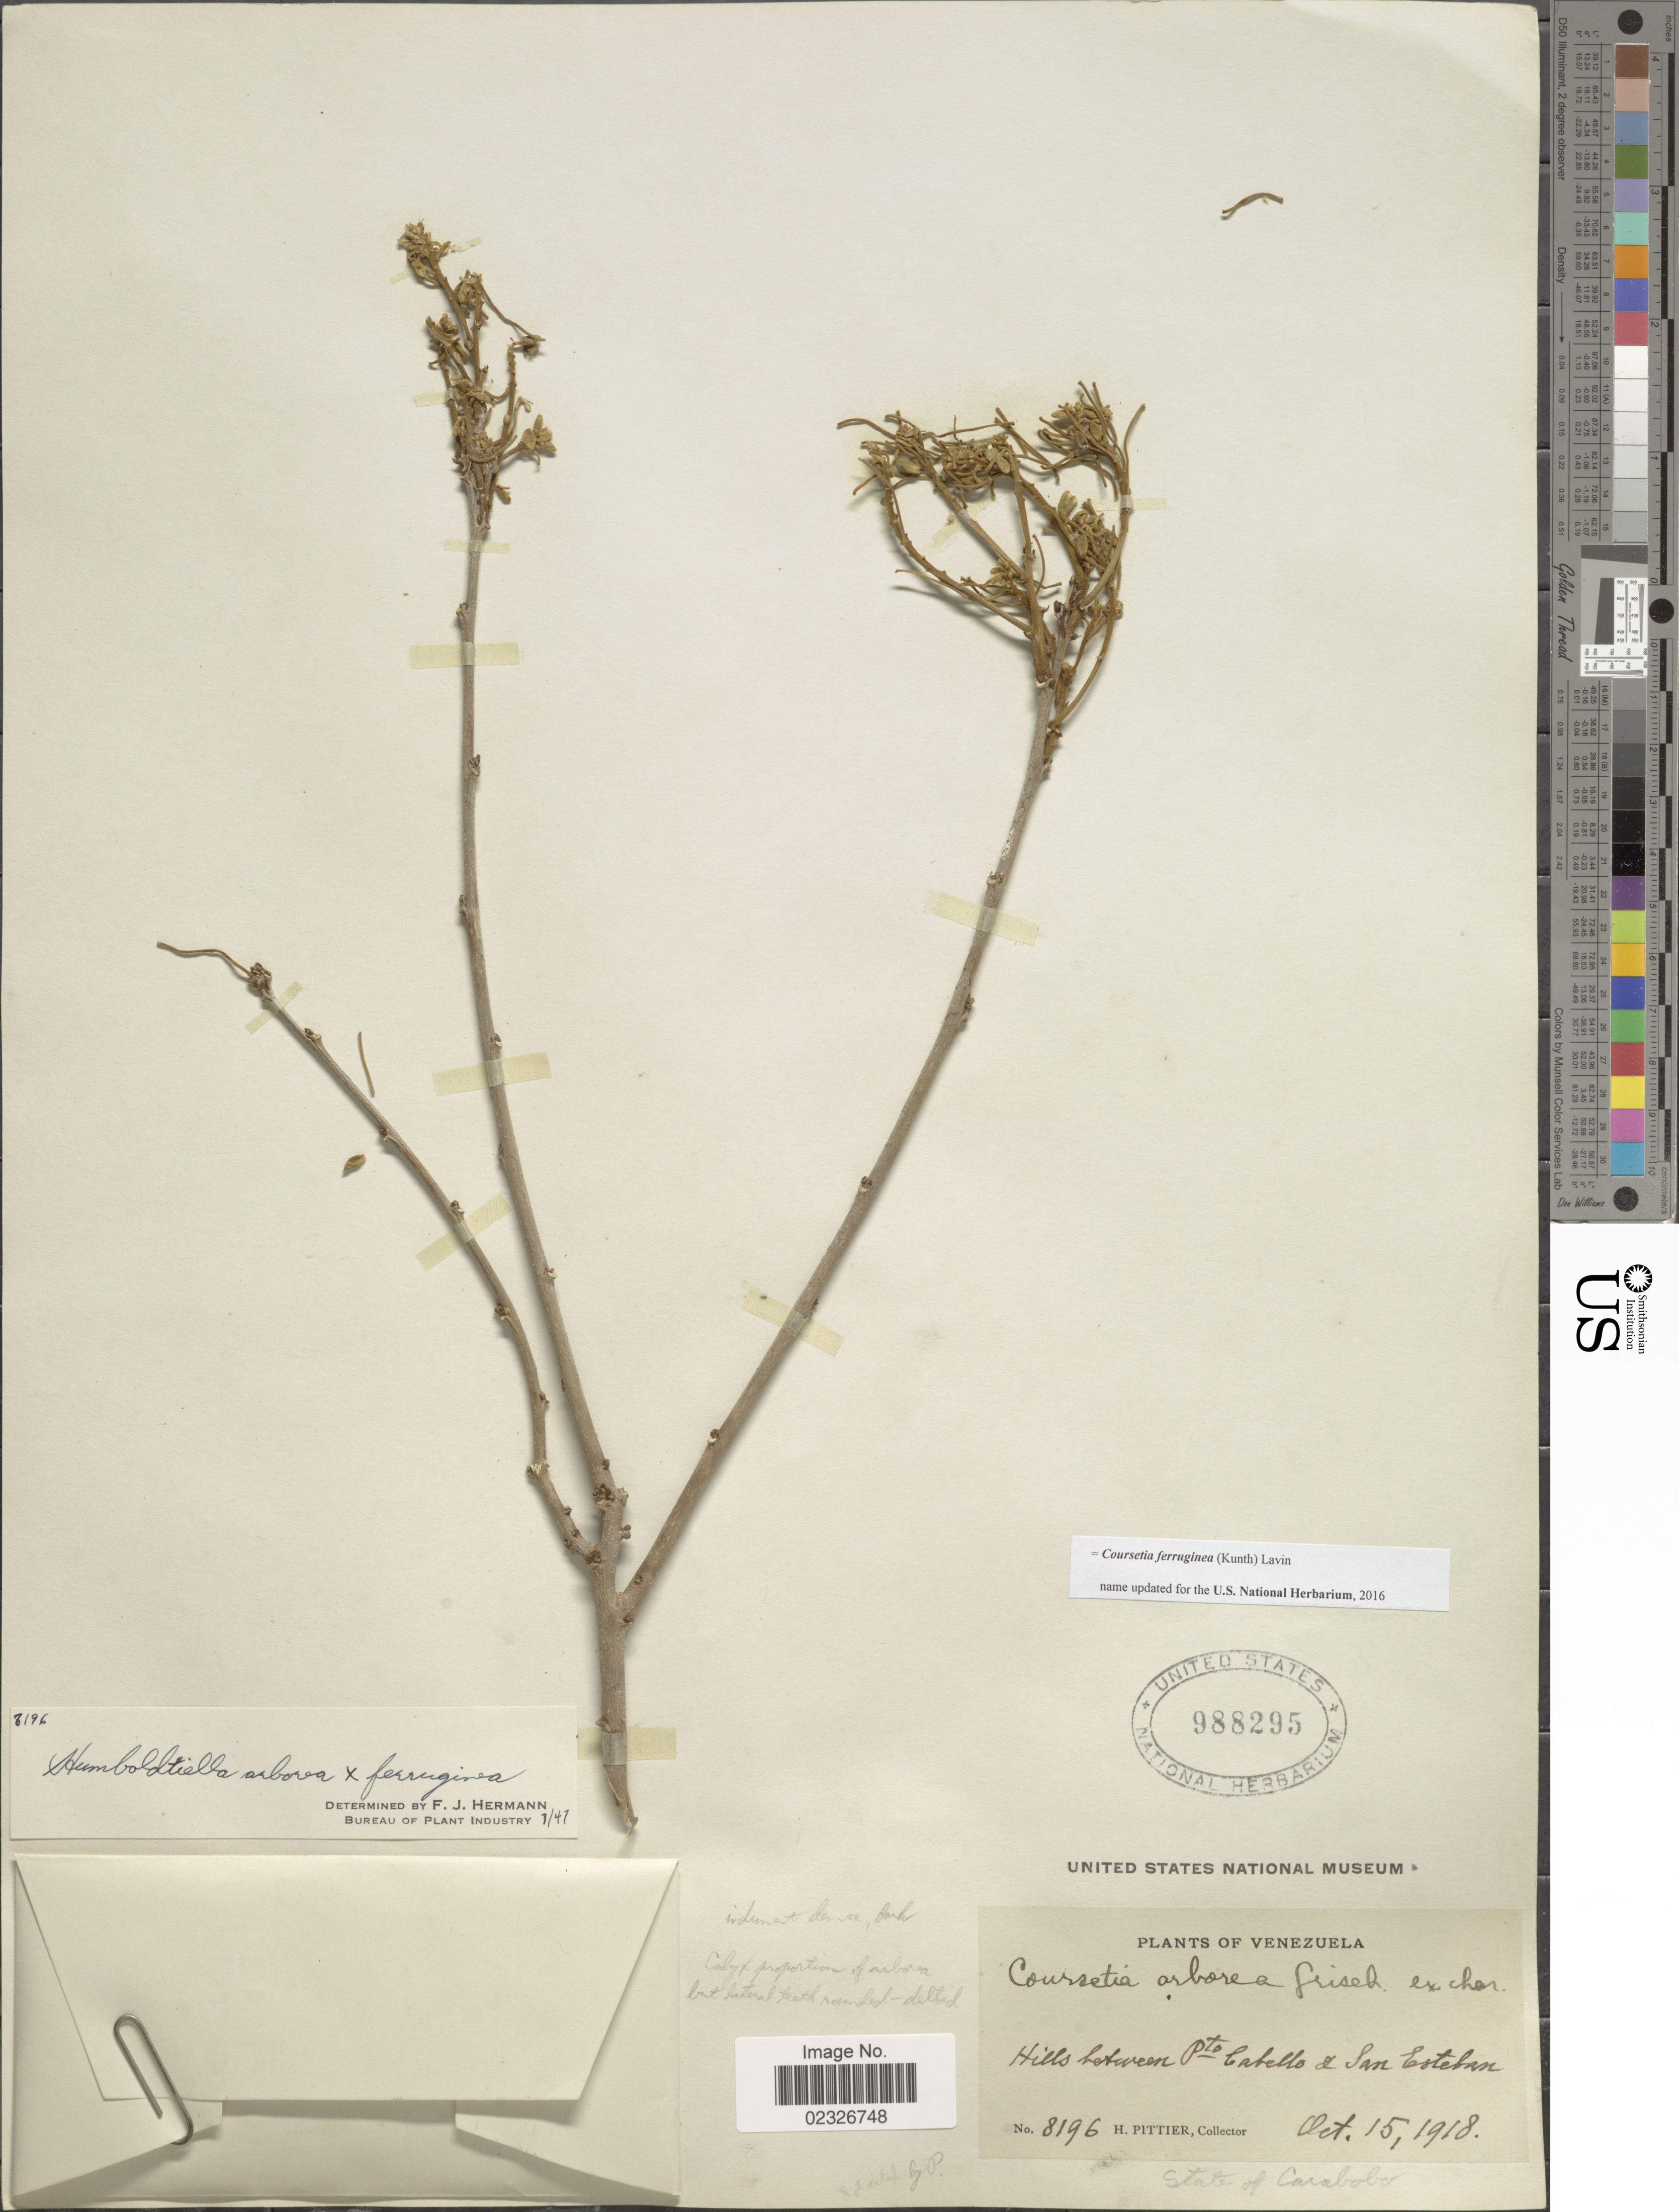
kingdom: Plantae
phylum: Tracheophyta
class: Magnoliopsida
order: Fabales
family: Fabaceae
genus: Coursetia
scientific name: Coursetia ferruginea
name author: (Kunth) Lavin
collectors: H. F. Pittier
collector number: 8196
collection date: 1918-10-15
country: Venezuela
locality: Hills between Pto. Cabello & San Esteban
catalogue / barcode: US 988295